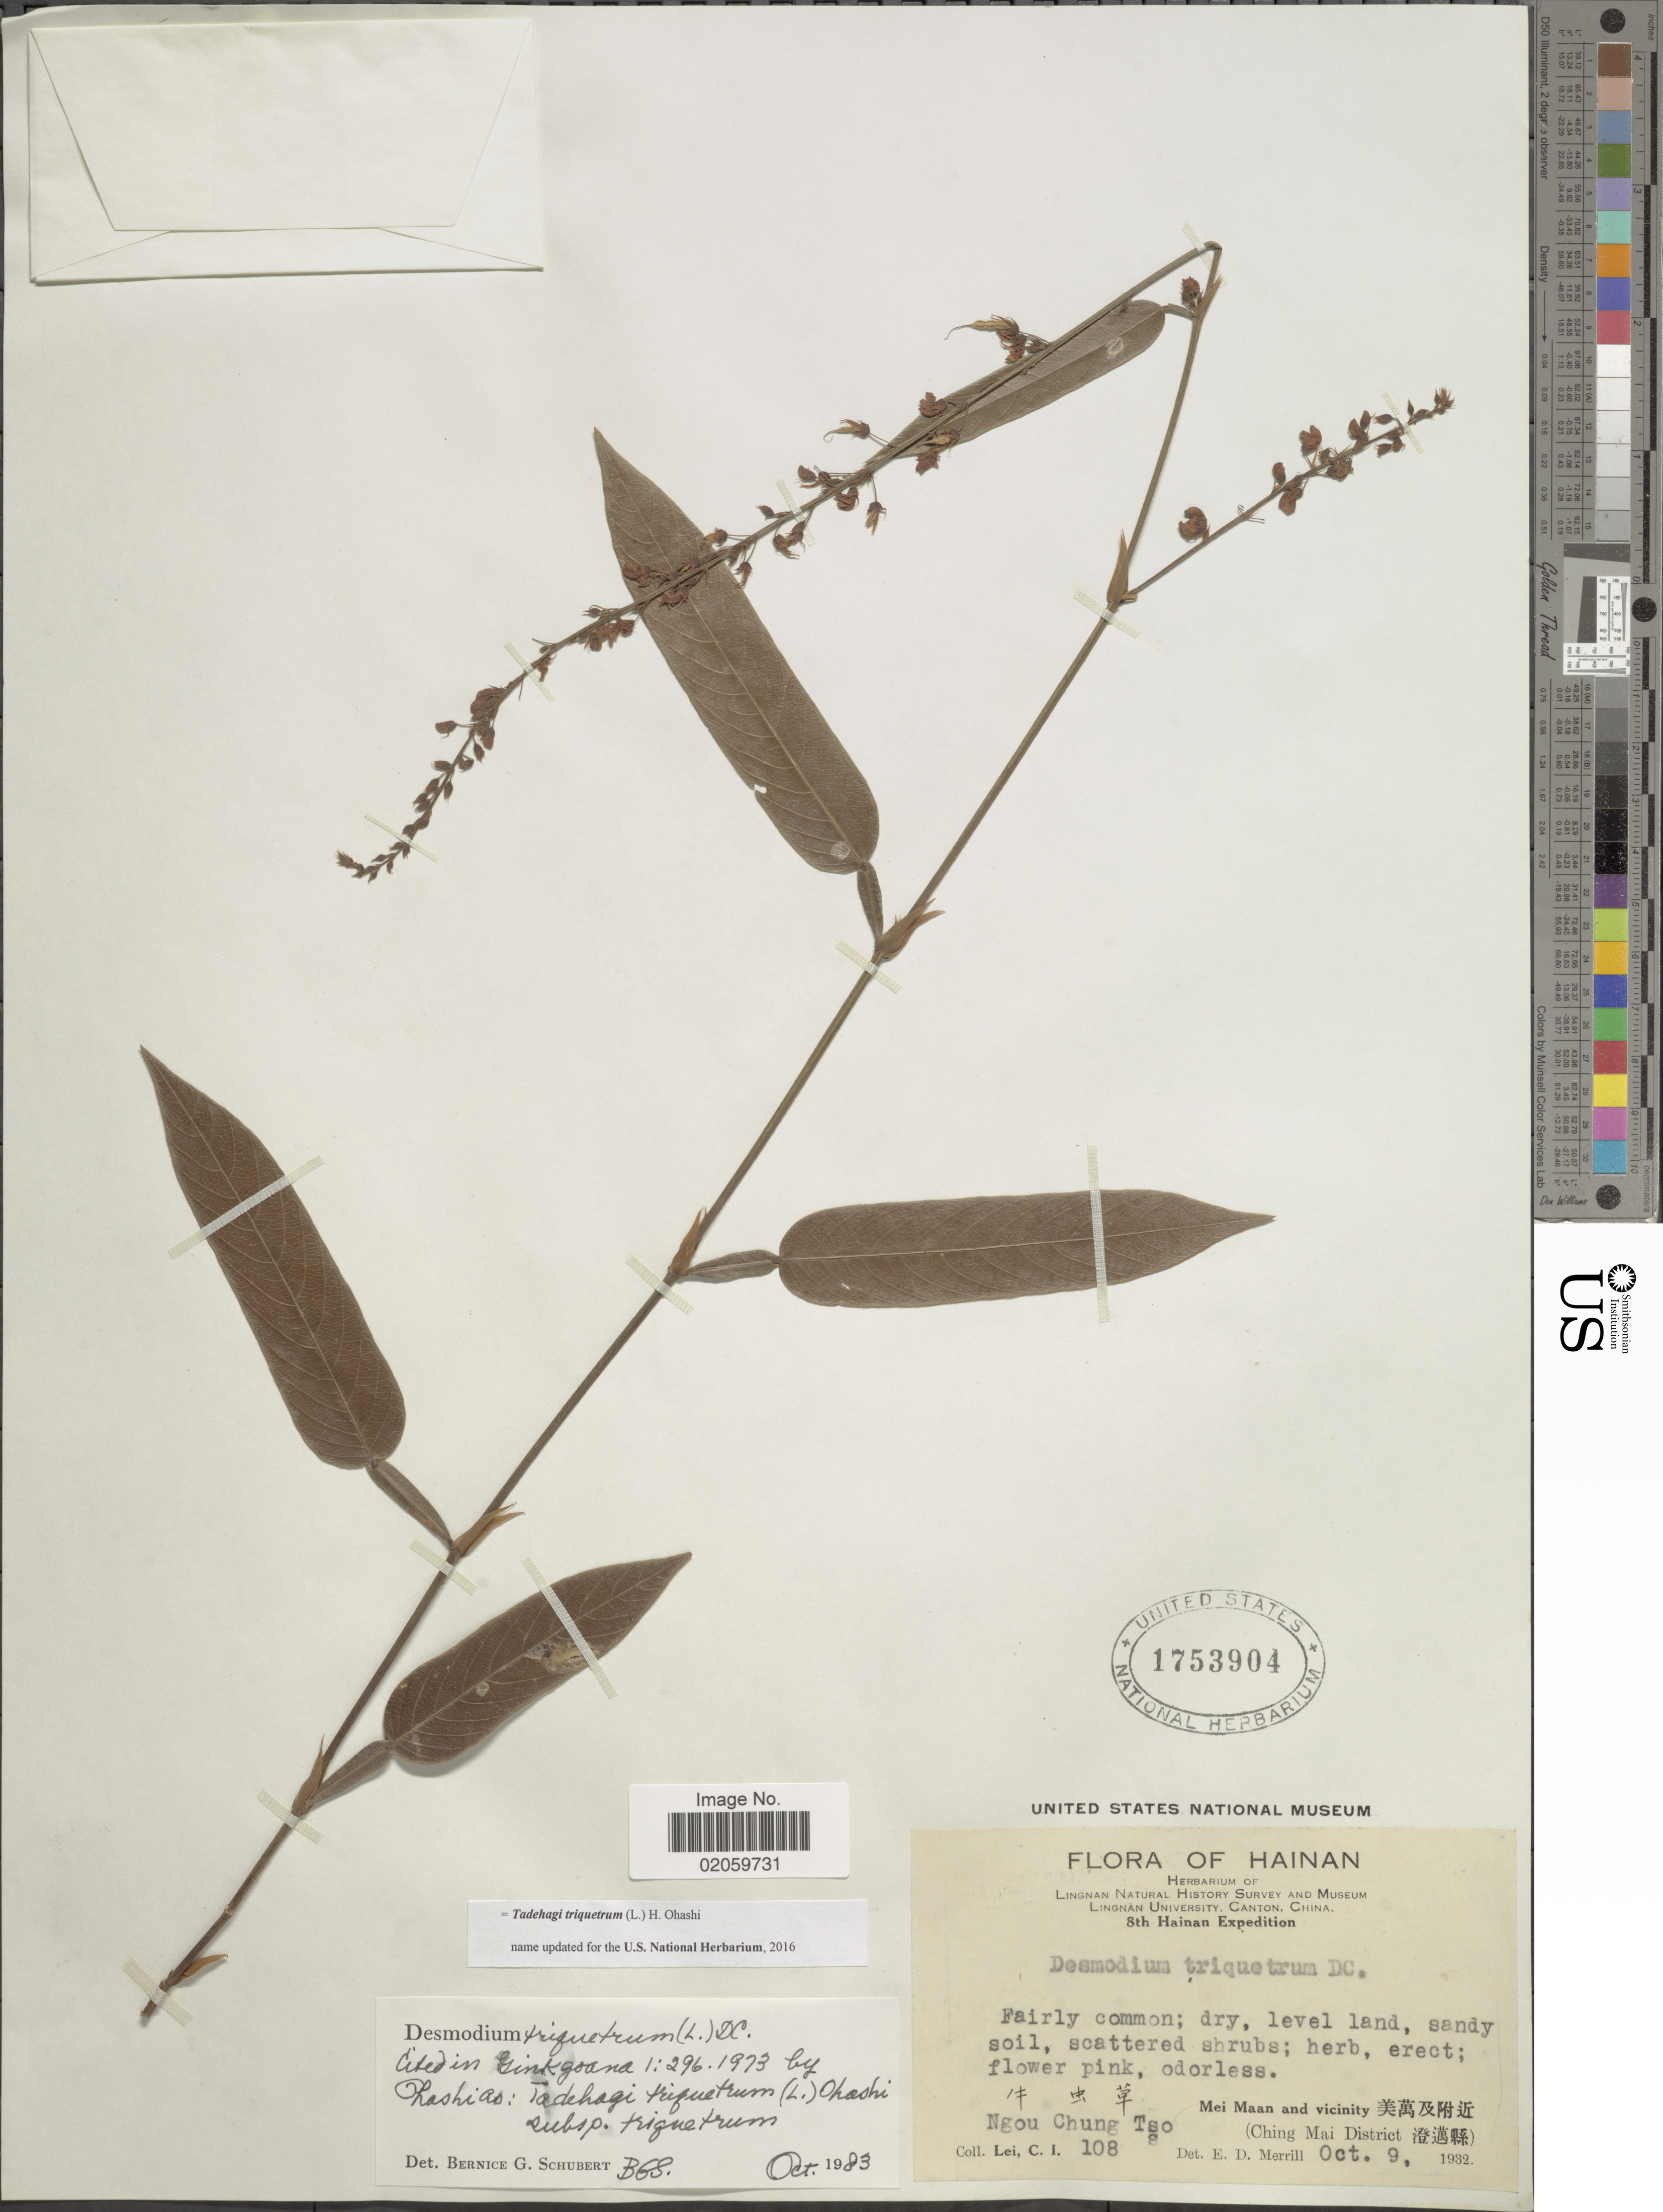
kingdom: Plantae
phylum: Tracheophyta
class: Magnoliopsida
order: Fabales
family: Fabaceae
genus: Tadehagi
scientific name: Tadehagi triquetrum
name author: (L.) H. Ohashi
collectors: C. I. Lei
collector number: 108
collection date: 1932-10-09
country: China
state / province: Hainan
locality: Hainan, Mei Maan and vicinity. (Ching Mai District) Ngou Chung Tso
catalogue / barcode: US 1753904